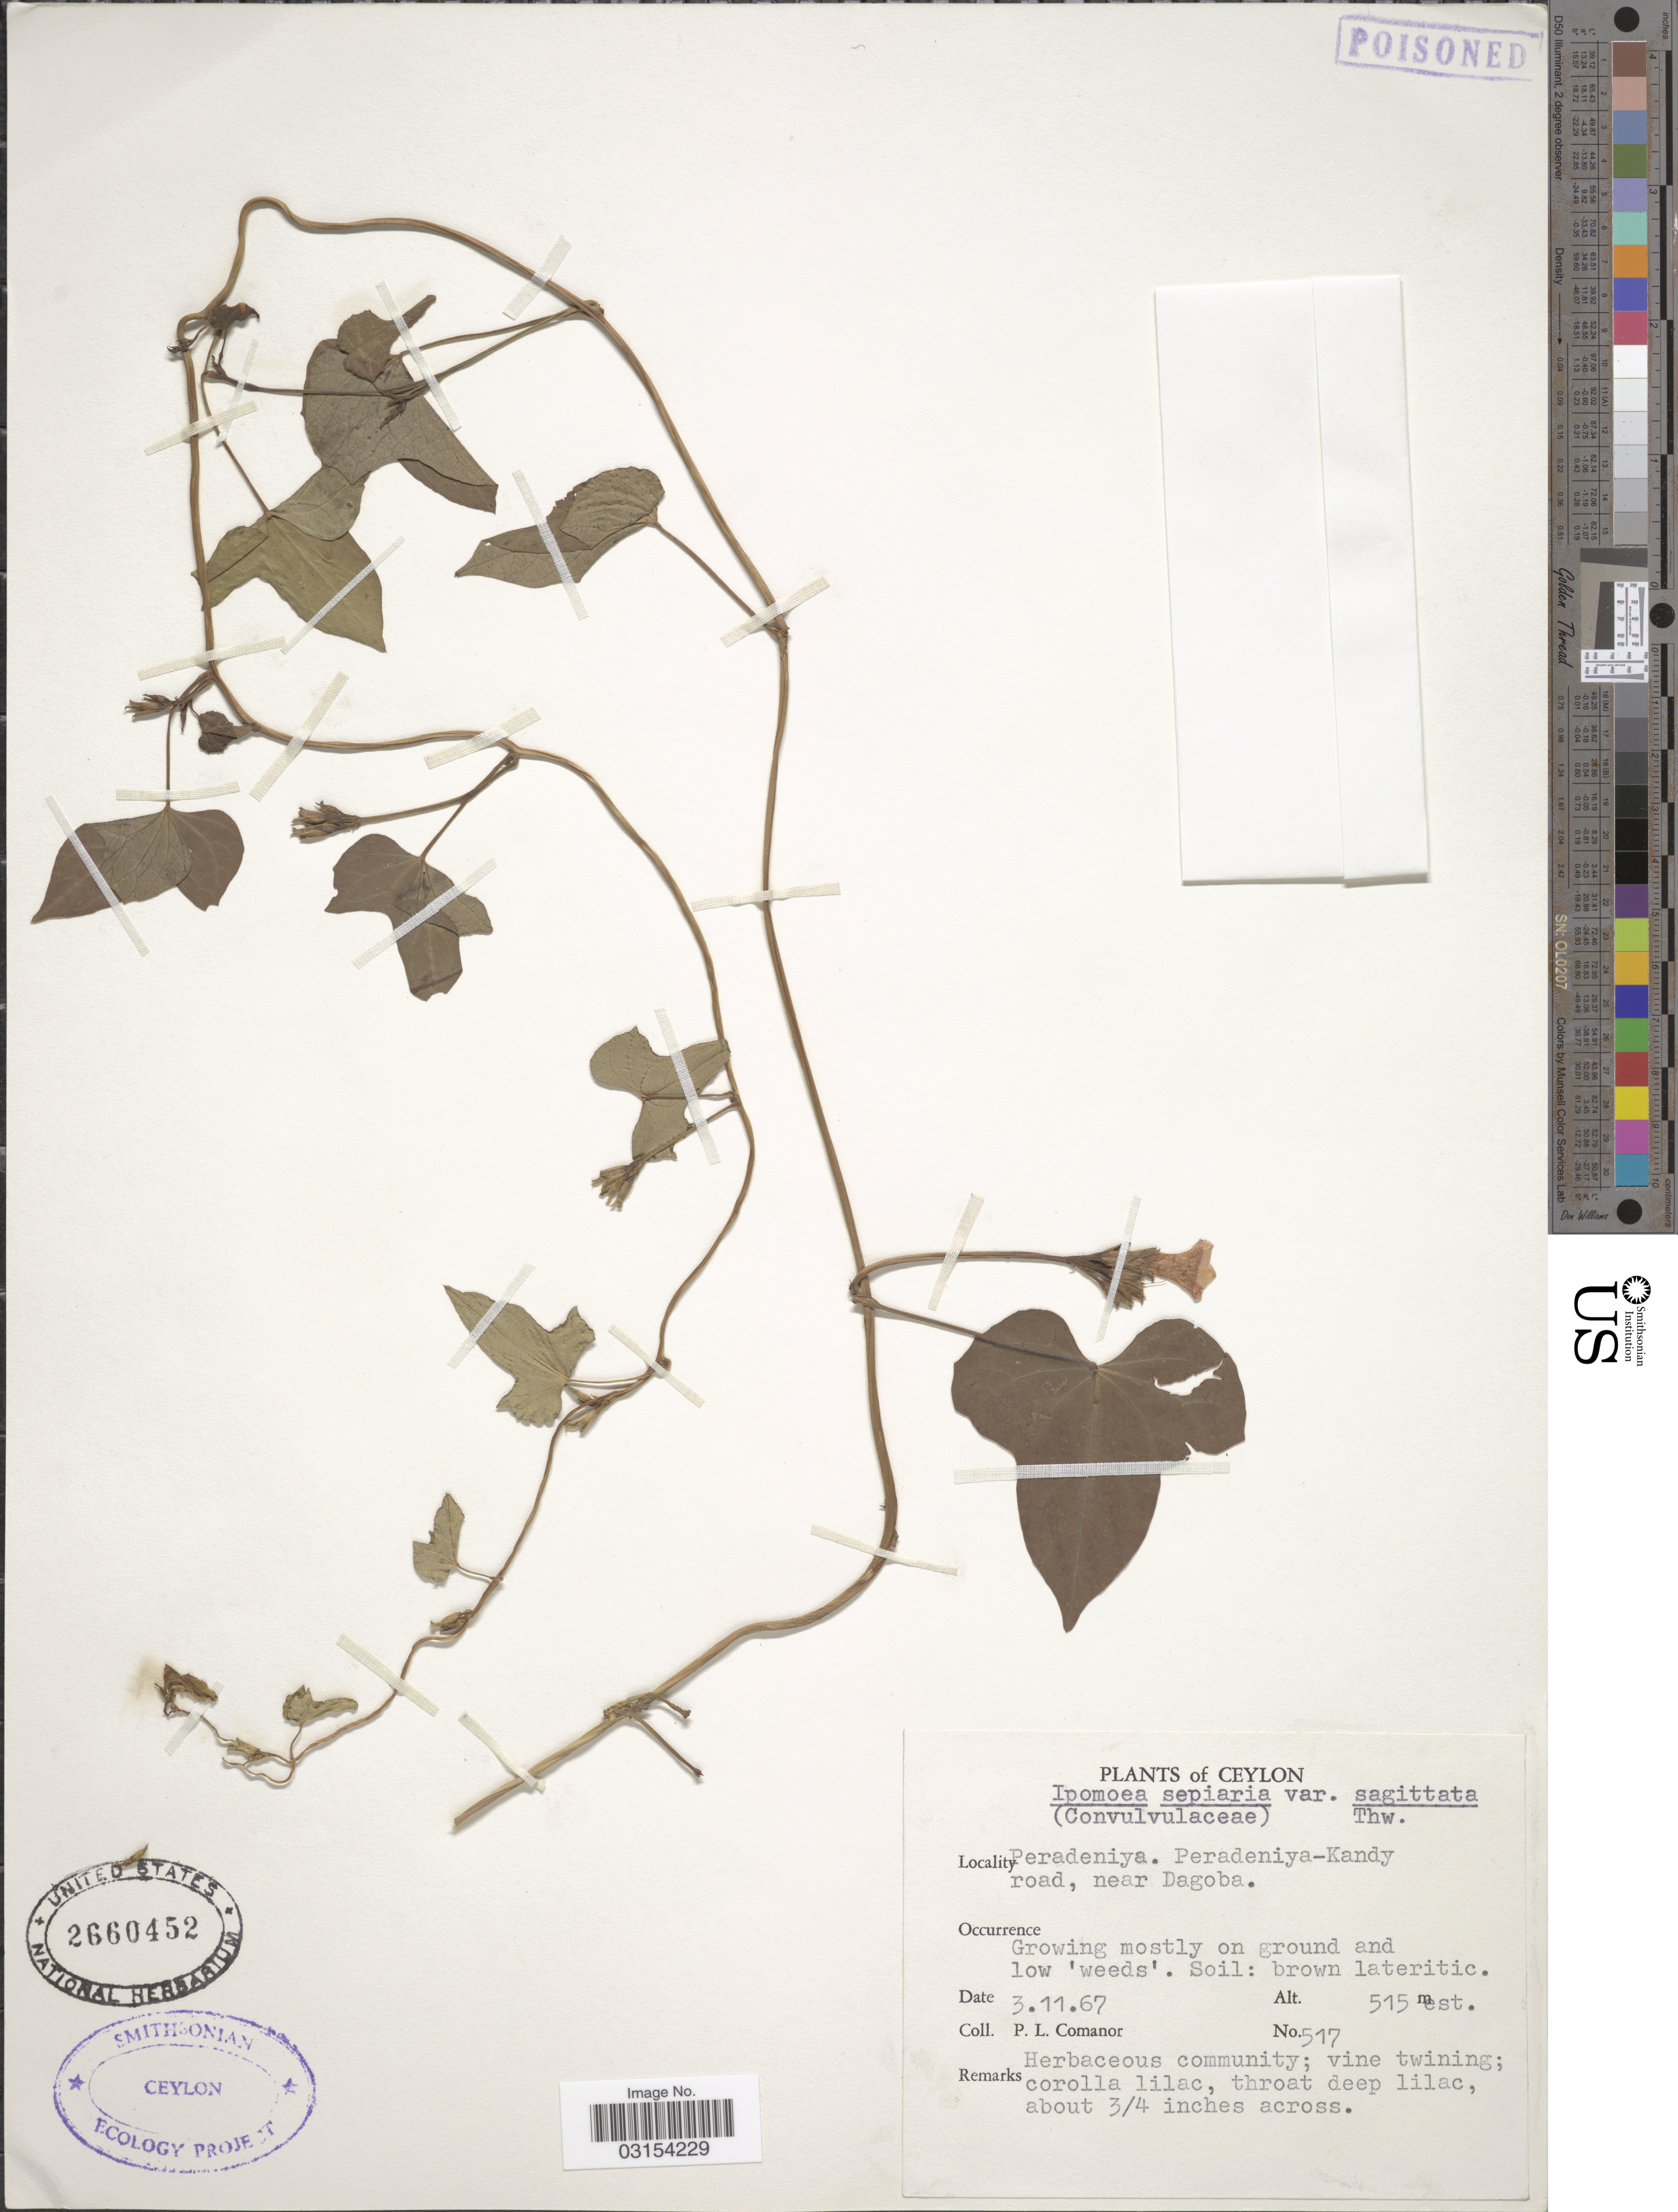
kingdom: Plantae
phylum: Tracheophyta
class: Magnoliopsida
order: Solanales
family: Convolvulaceae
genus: Ipomoea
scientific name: Ipomoea triloba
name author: L.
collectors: P. Comanor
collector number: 517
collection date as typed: Transcribed d/m/y: 3/11/67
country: Sri Lanka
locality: Ceylon, Peradeniya, Peradeniya-Kandy road, near Dagoba.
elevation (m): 515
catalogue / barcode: US 2660452